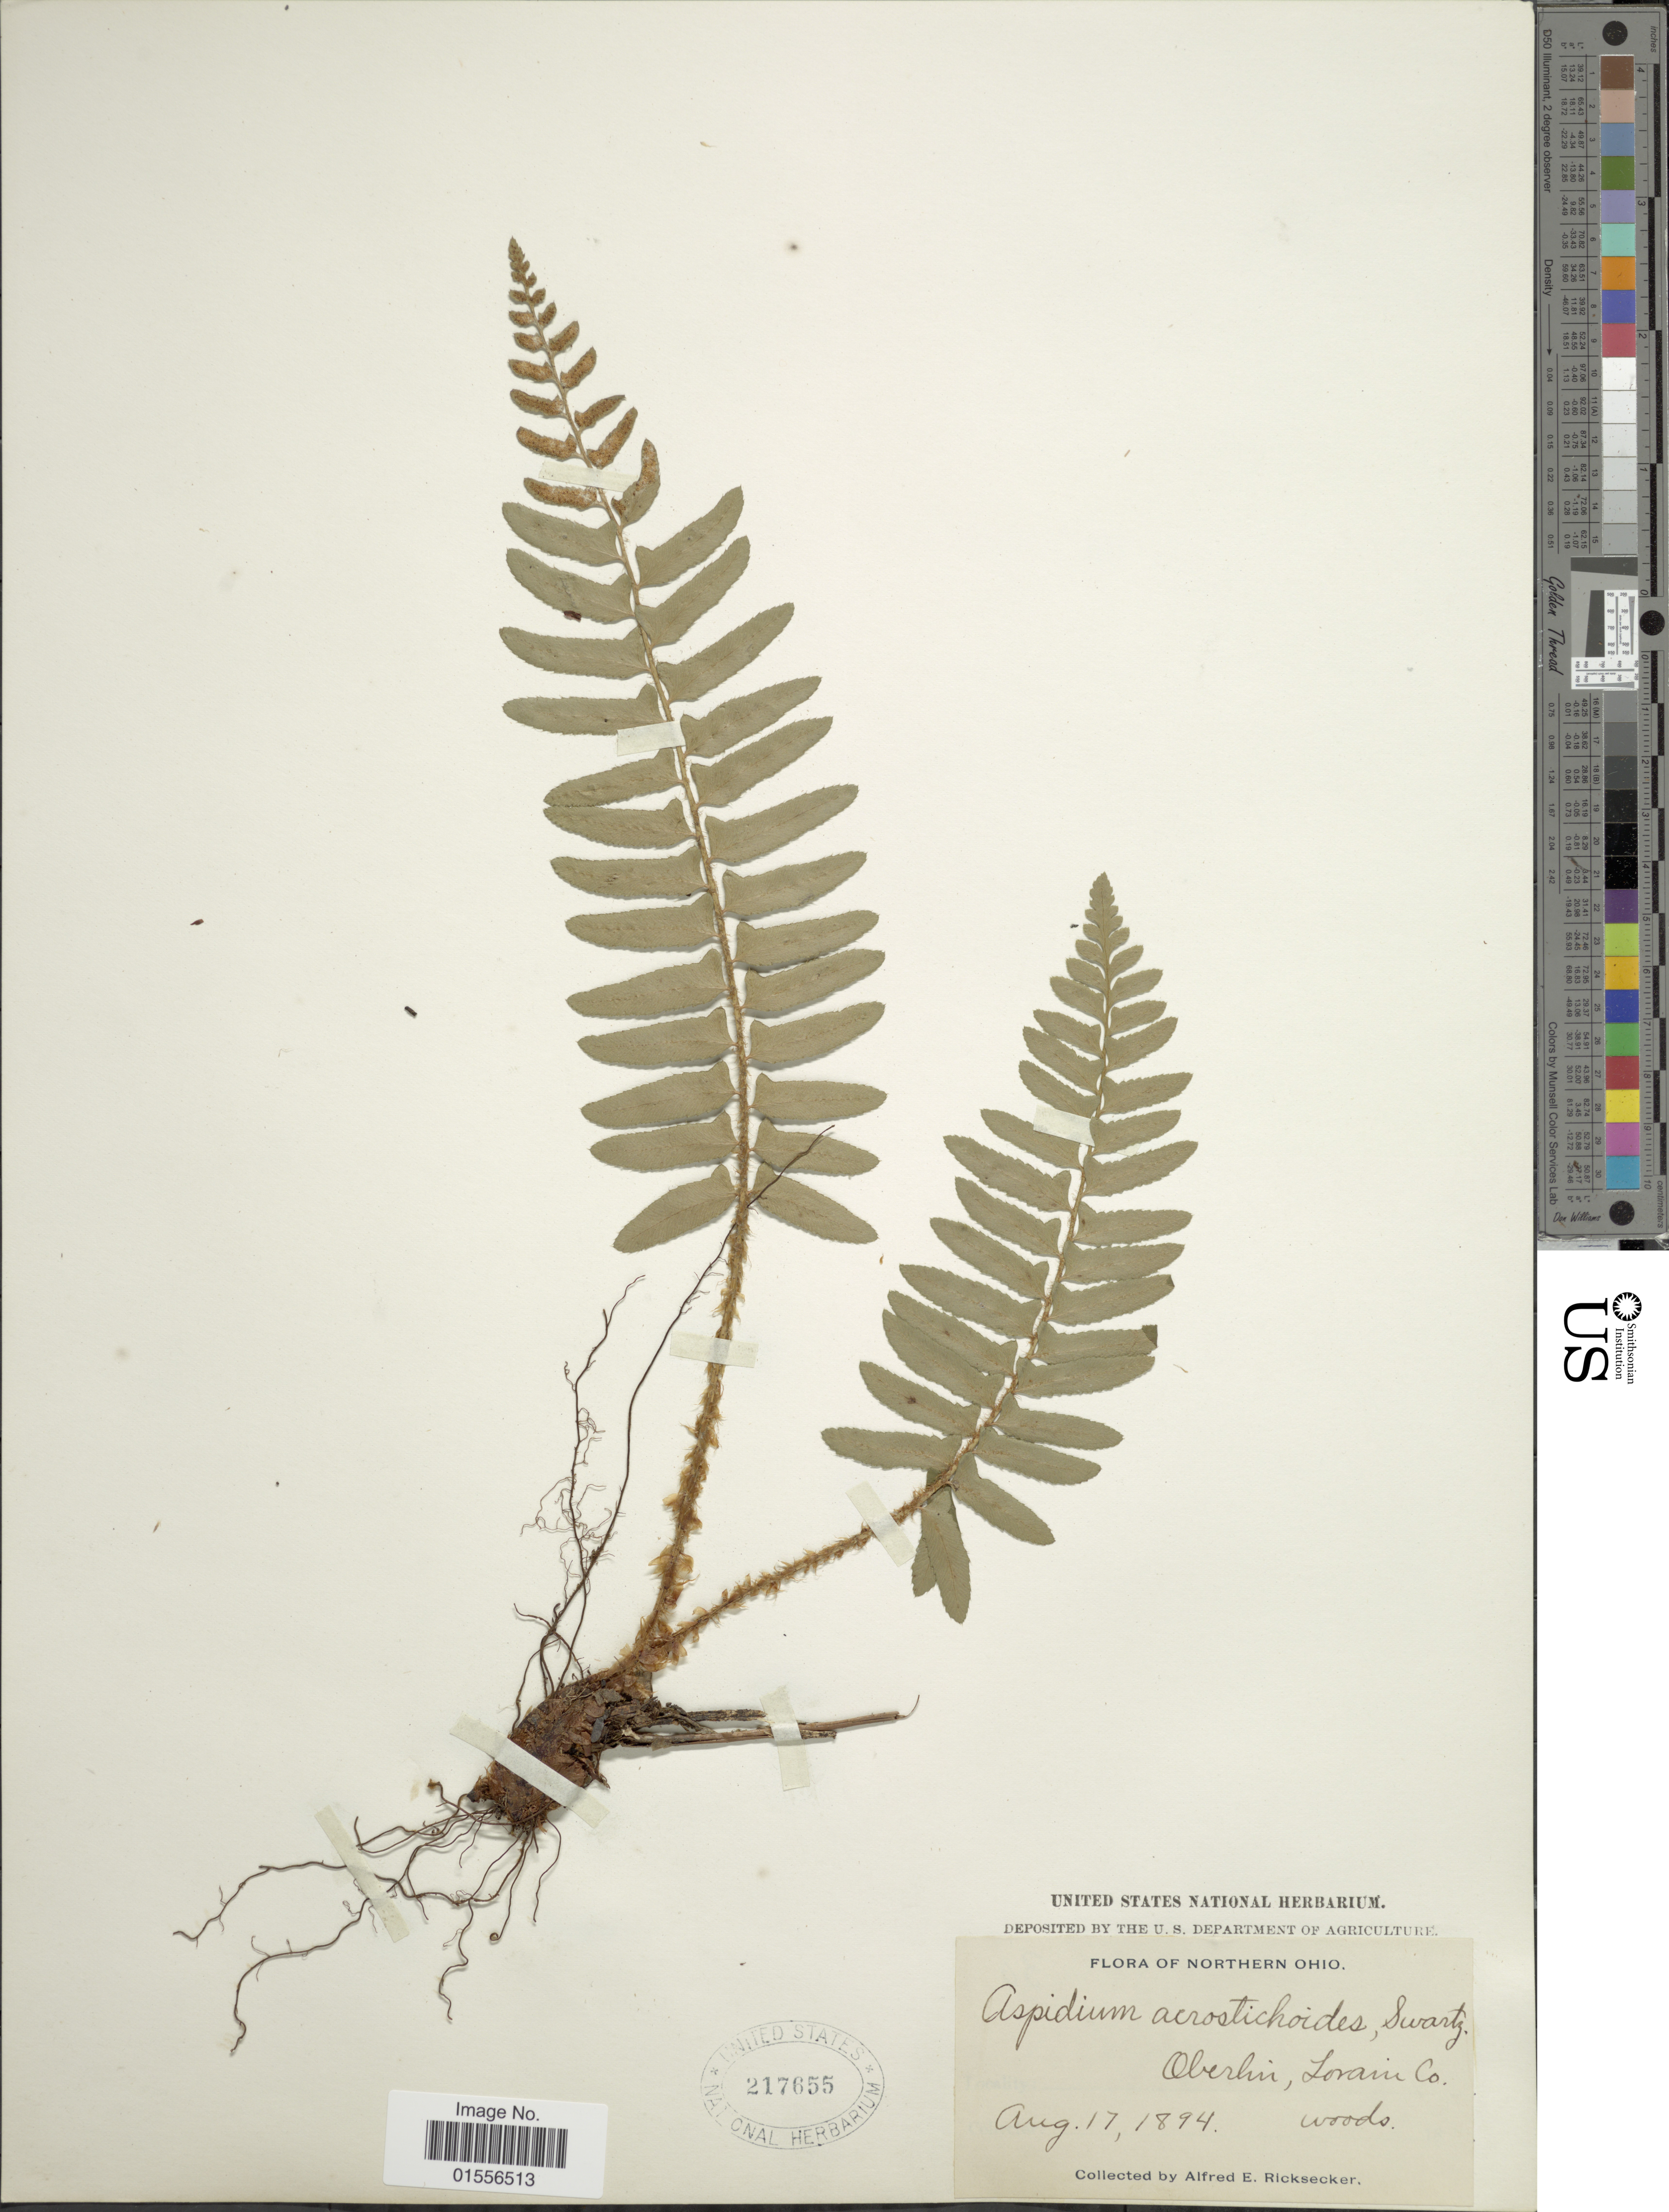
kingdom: Plantae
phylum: Tracheophyta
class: Polypodiopsida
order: Polypodiales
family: Dryopteridaceae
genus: Polystichum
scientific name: Polystichum acrostichoides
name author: (Michx.) Schott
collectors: A. E. Ricksecker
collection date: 1894-08-17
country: United States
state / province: Ohio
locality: Northern Ohio, Oberlin, Lorain Co.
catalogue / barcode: US 217655